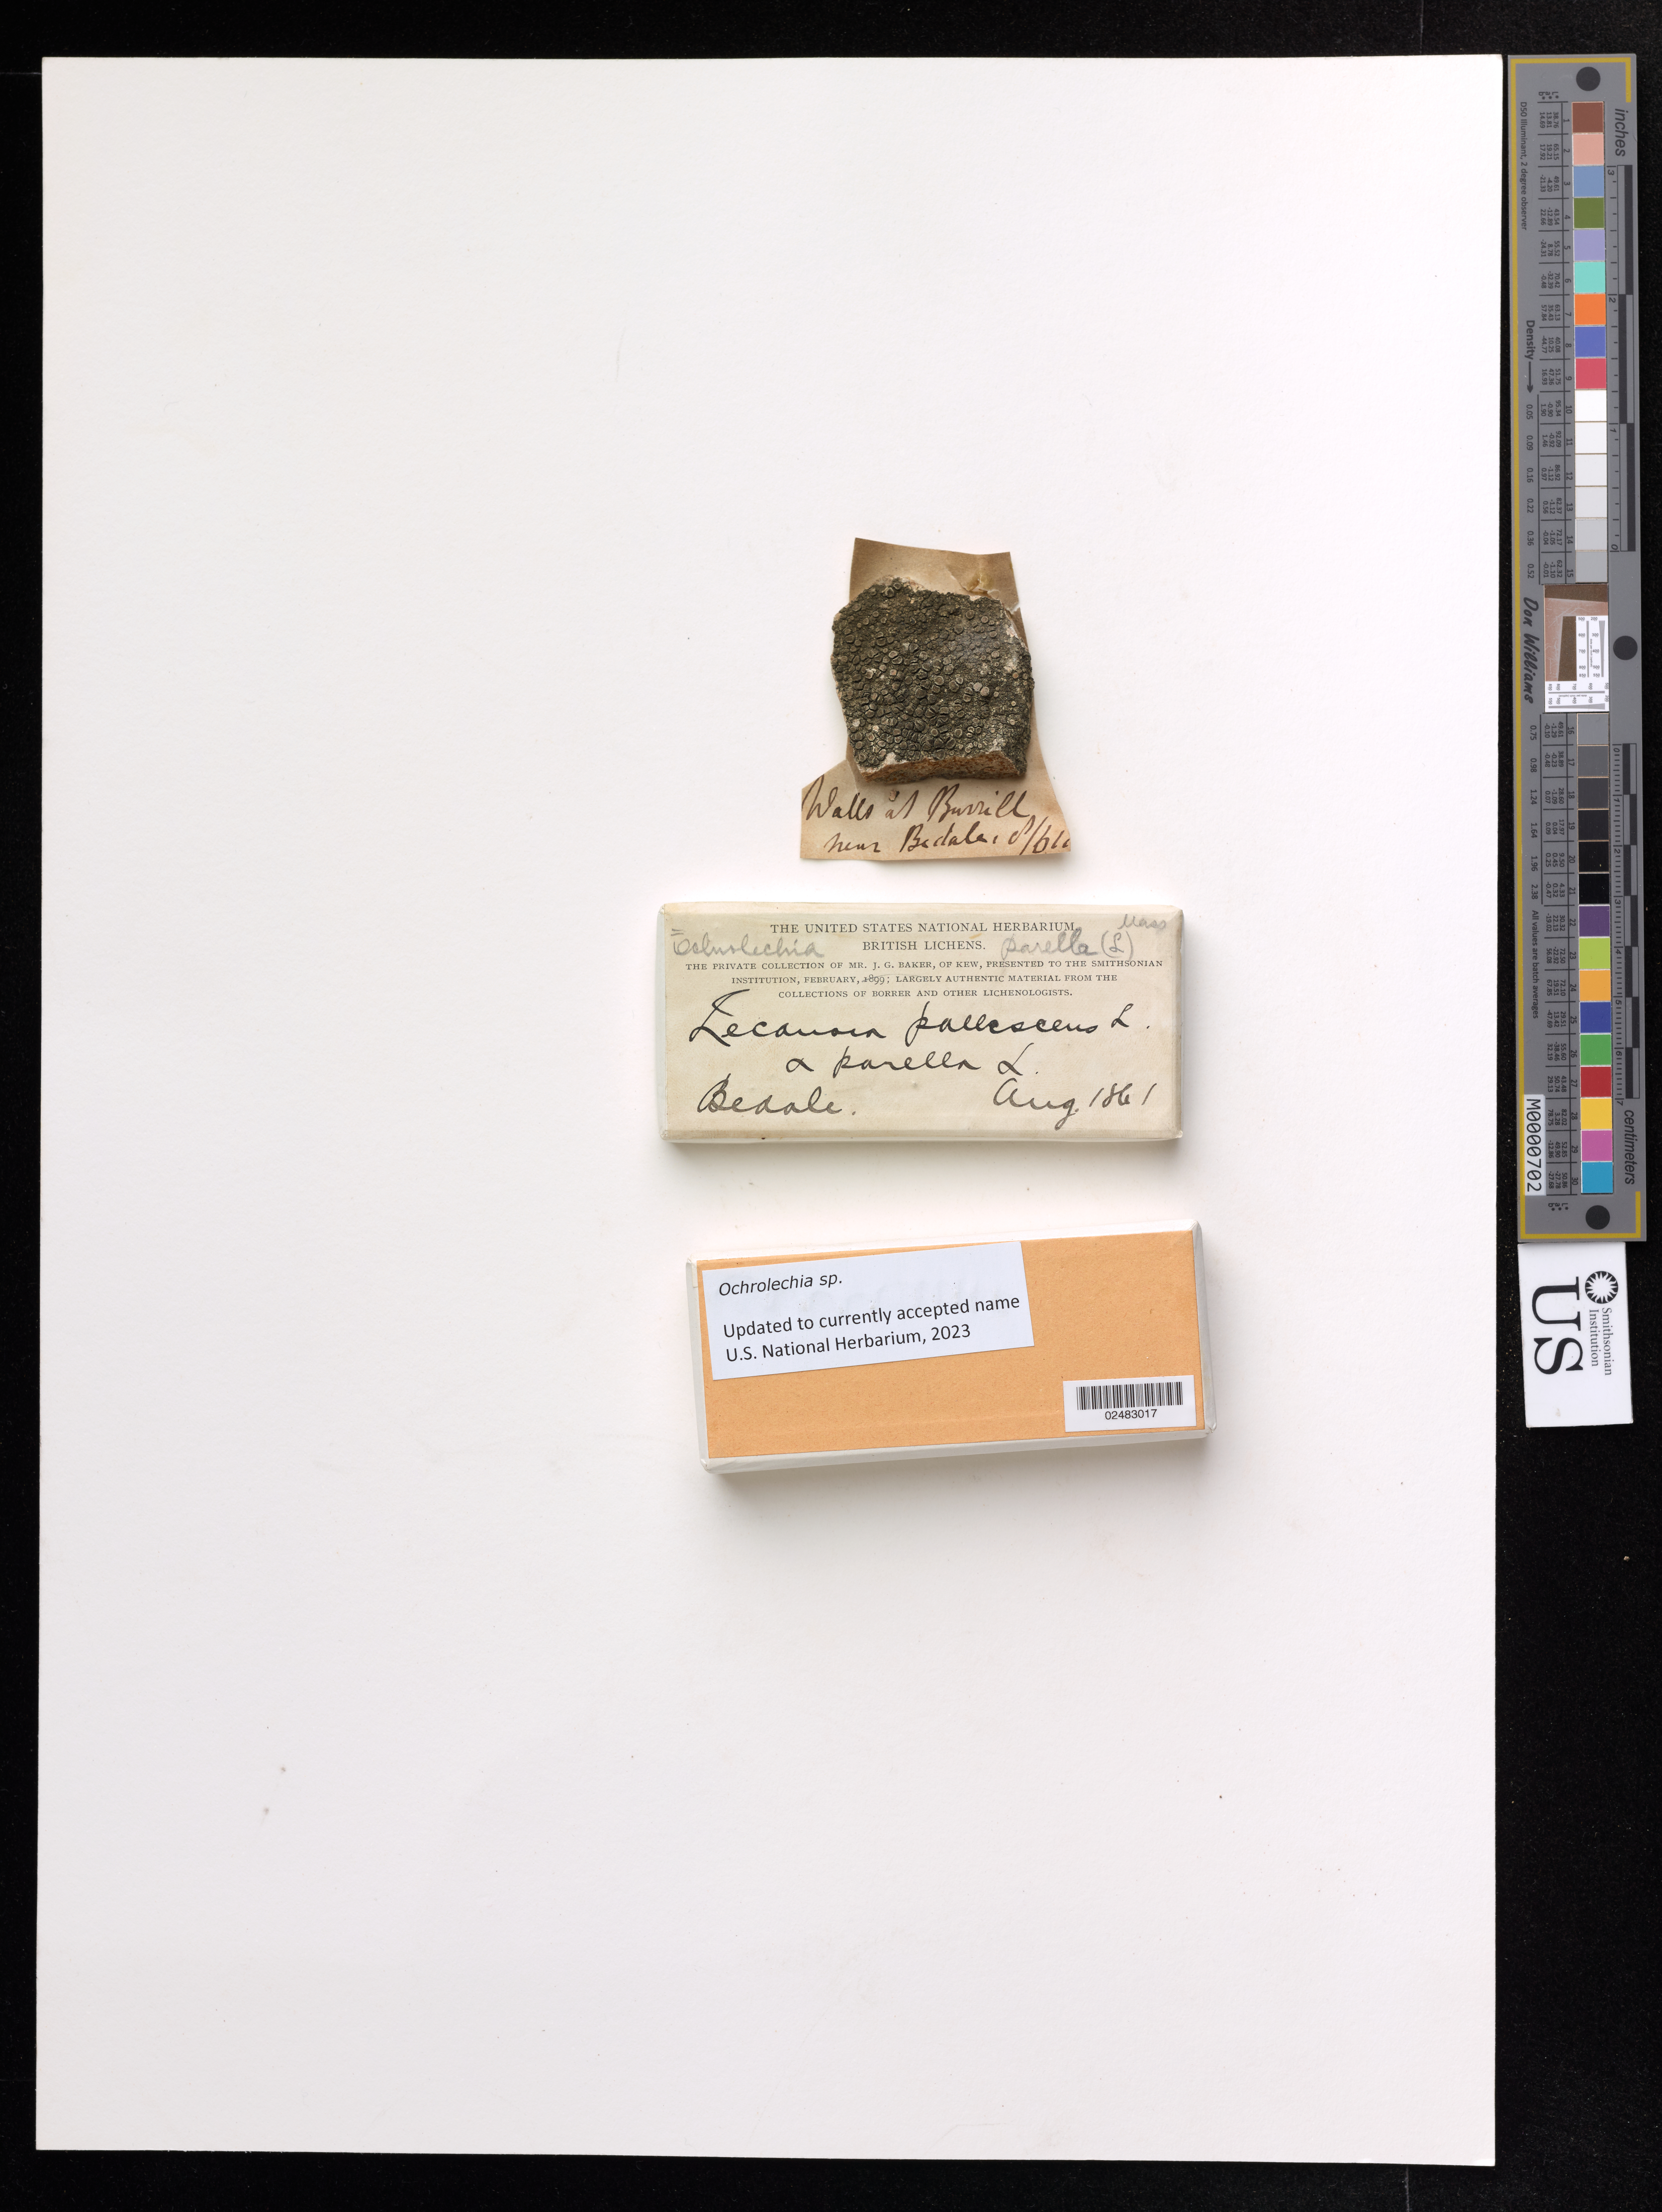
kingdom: Fungi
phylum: Ascomycota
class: Lecanoromycetes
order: Pertusariales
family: Ochrolechiaceae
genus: Ochrolechia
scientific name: Ochrolechia sp.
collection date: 1861-08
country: United Kingdom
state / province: England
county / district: North Yorkshire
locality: Bedale.